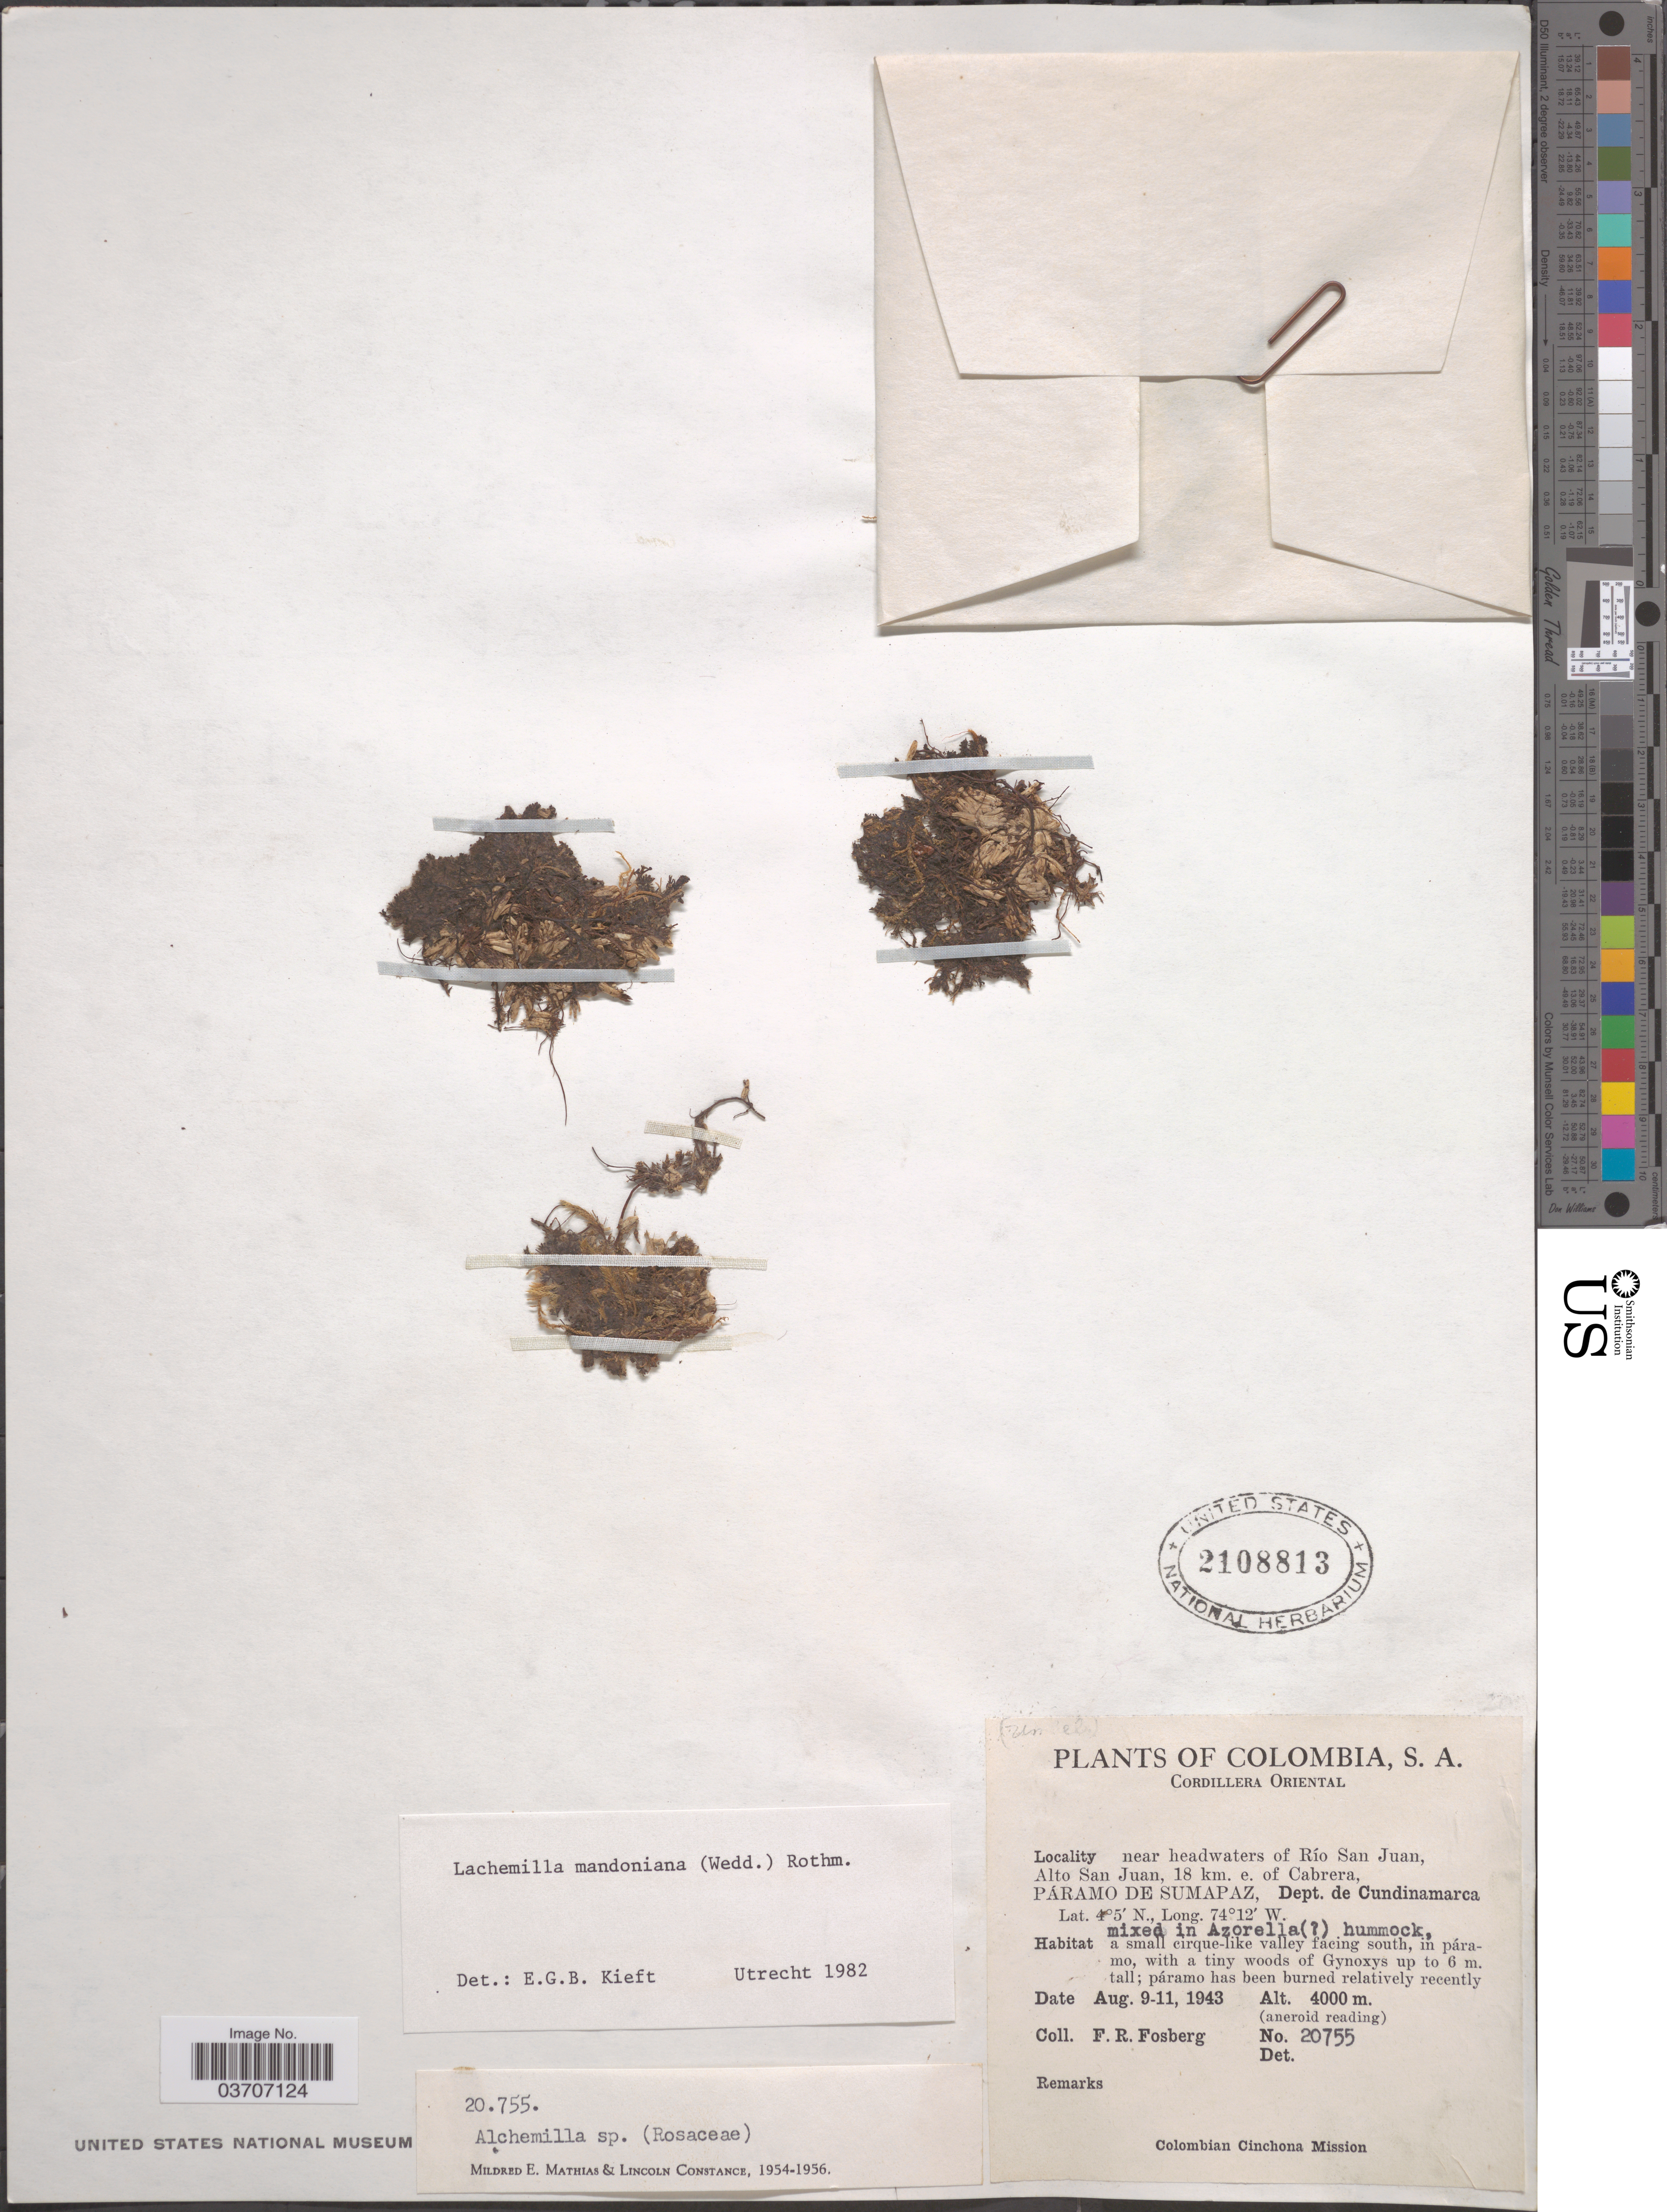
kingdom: Plantae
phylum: Tracheophyta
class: Magnoliopsida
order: Rosales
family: Rosaceae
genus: Lachemilla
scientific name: Lachemilla mandoniana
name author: (Wedd.) Rothm.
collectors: F. R. Fosberg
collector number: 20755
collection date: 1943-08-09/1943-08-11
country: Colombia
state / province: Cundinamarca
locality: Cordillera Oriental. Near headwaters of Río San Juan, Alto San Juan, 18 km. e. of Cabrera, Páramo de Sumapaz, Dept. de Cundinamarca.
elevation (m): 4000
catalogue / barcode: US 2108813